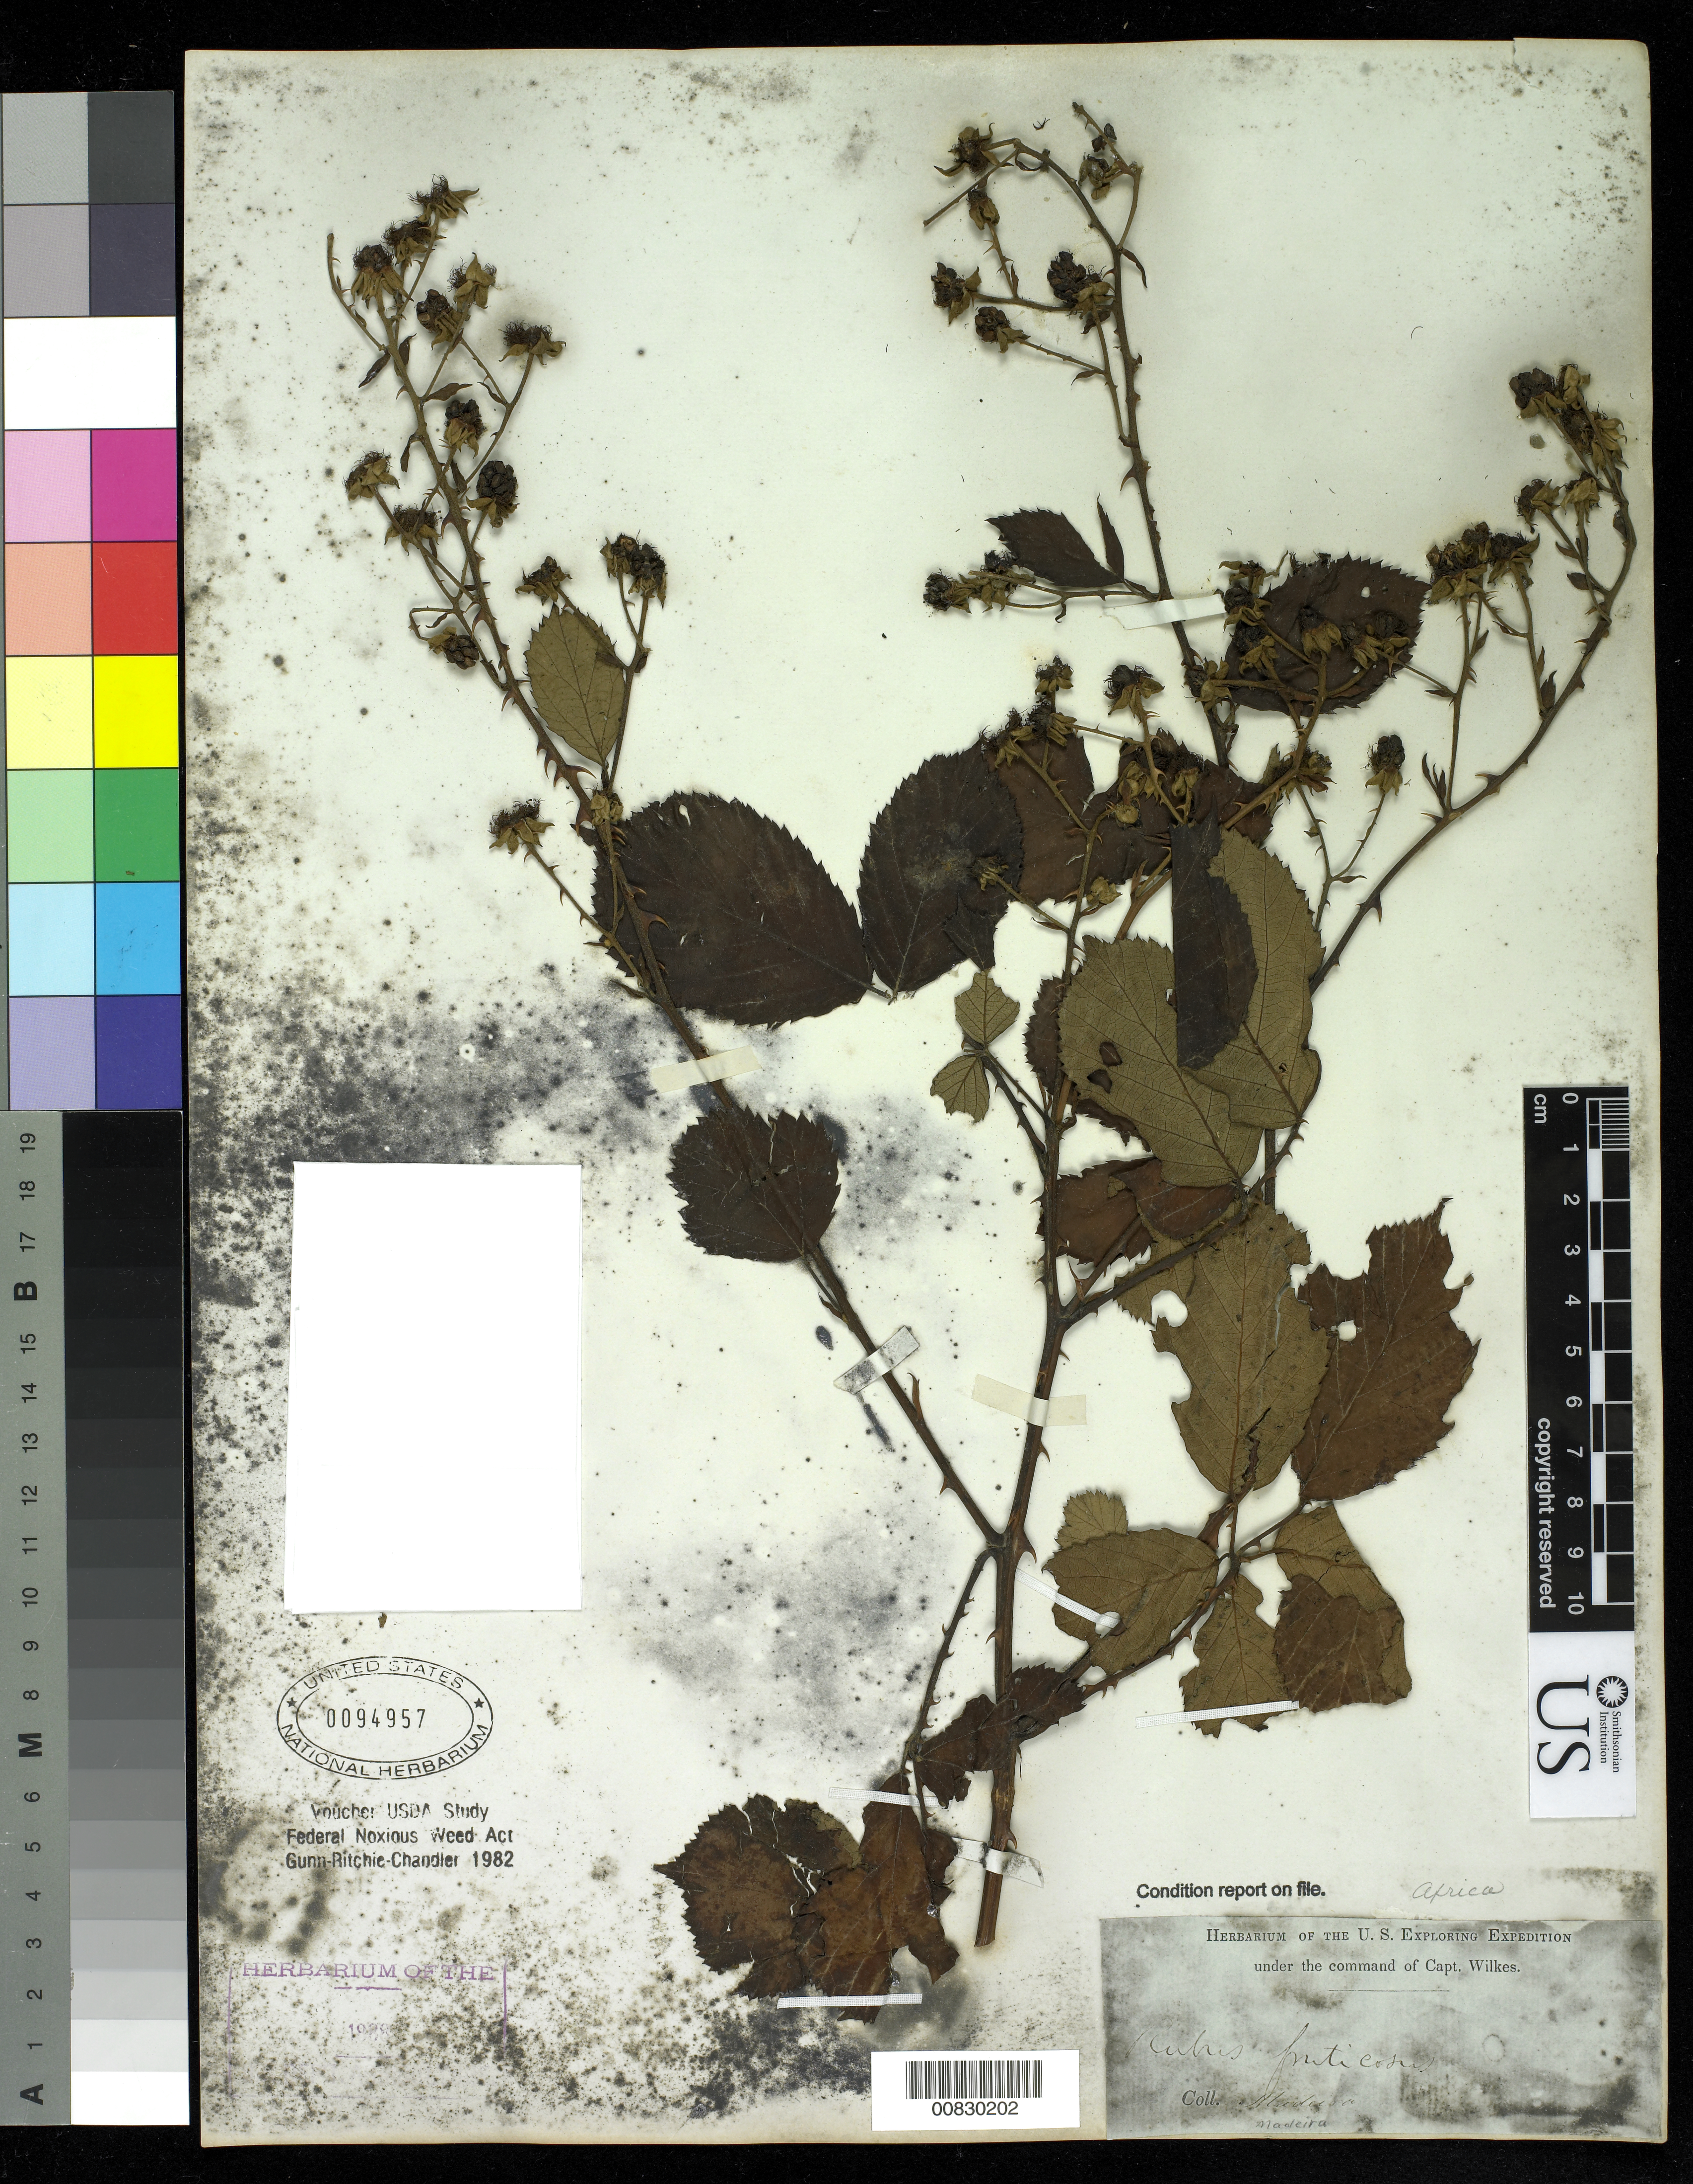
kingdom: Plantae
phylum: Tracheophyta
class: Magnoliopsida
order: Rosales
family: Rosaceae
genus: Rubus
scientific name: Rubus fruticosus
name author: L.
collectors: Wilkes Explor. Exped.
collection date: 1838/1842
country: Portugal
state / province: Madeira (Aut. Reg.)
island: Madeira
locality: Funchal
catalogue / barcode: US 94957